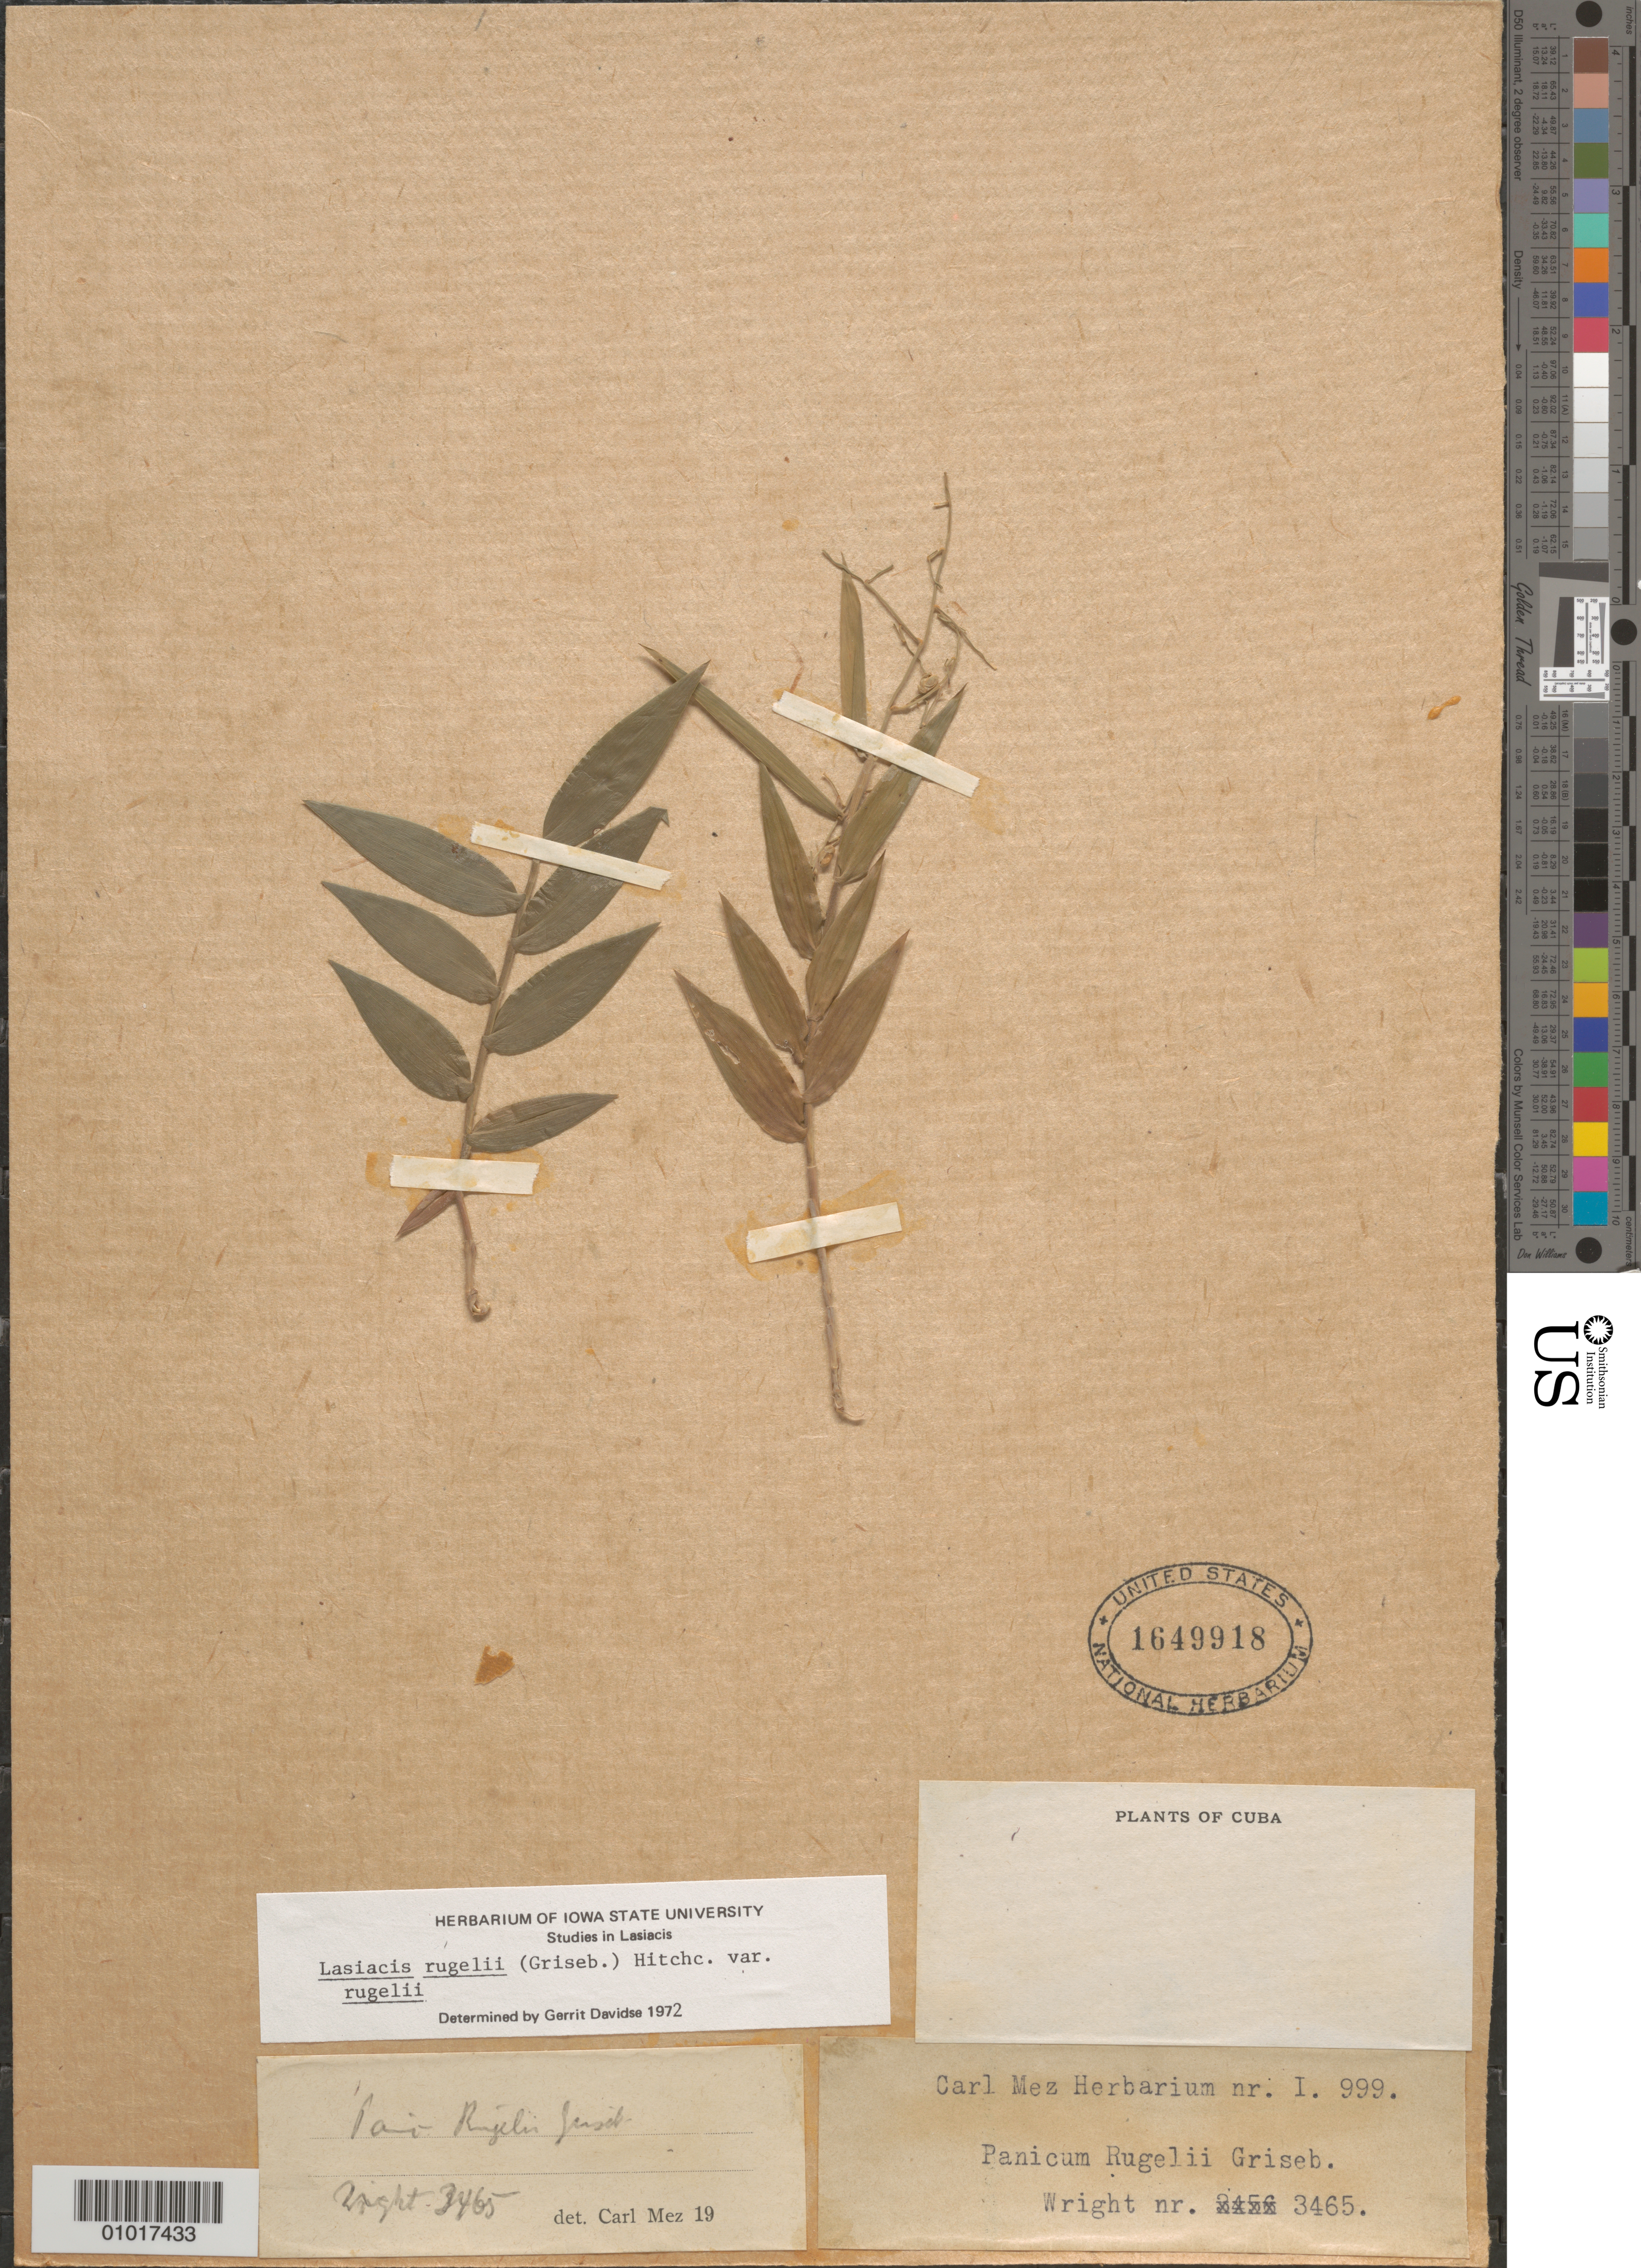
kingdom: Plantae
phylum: Tracheophyta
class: Liliopsida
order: Poales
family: Poaceae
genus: Lasiacis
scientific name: Lasiacis rugelii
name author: (Griseb.) Hitchc.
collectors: C. Wright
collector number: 3465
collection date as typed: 1800 to 1899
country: Cuba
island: Cuba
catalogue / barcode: US 1649918